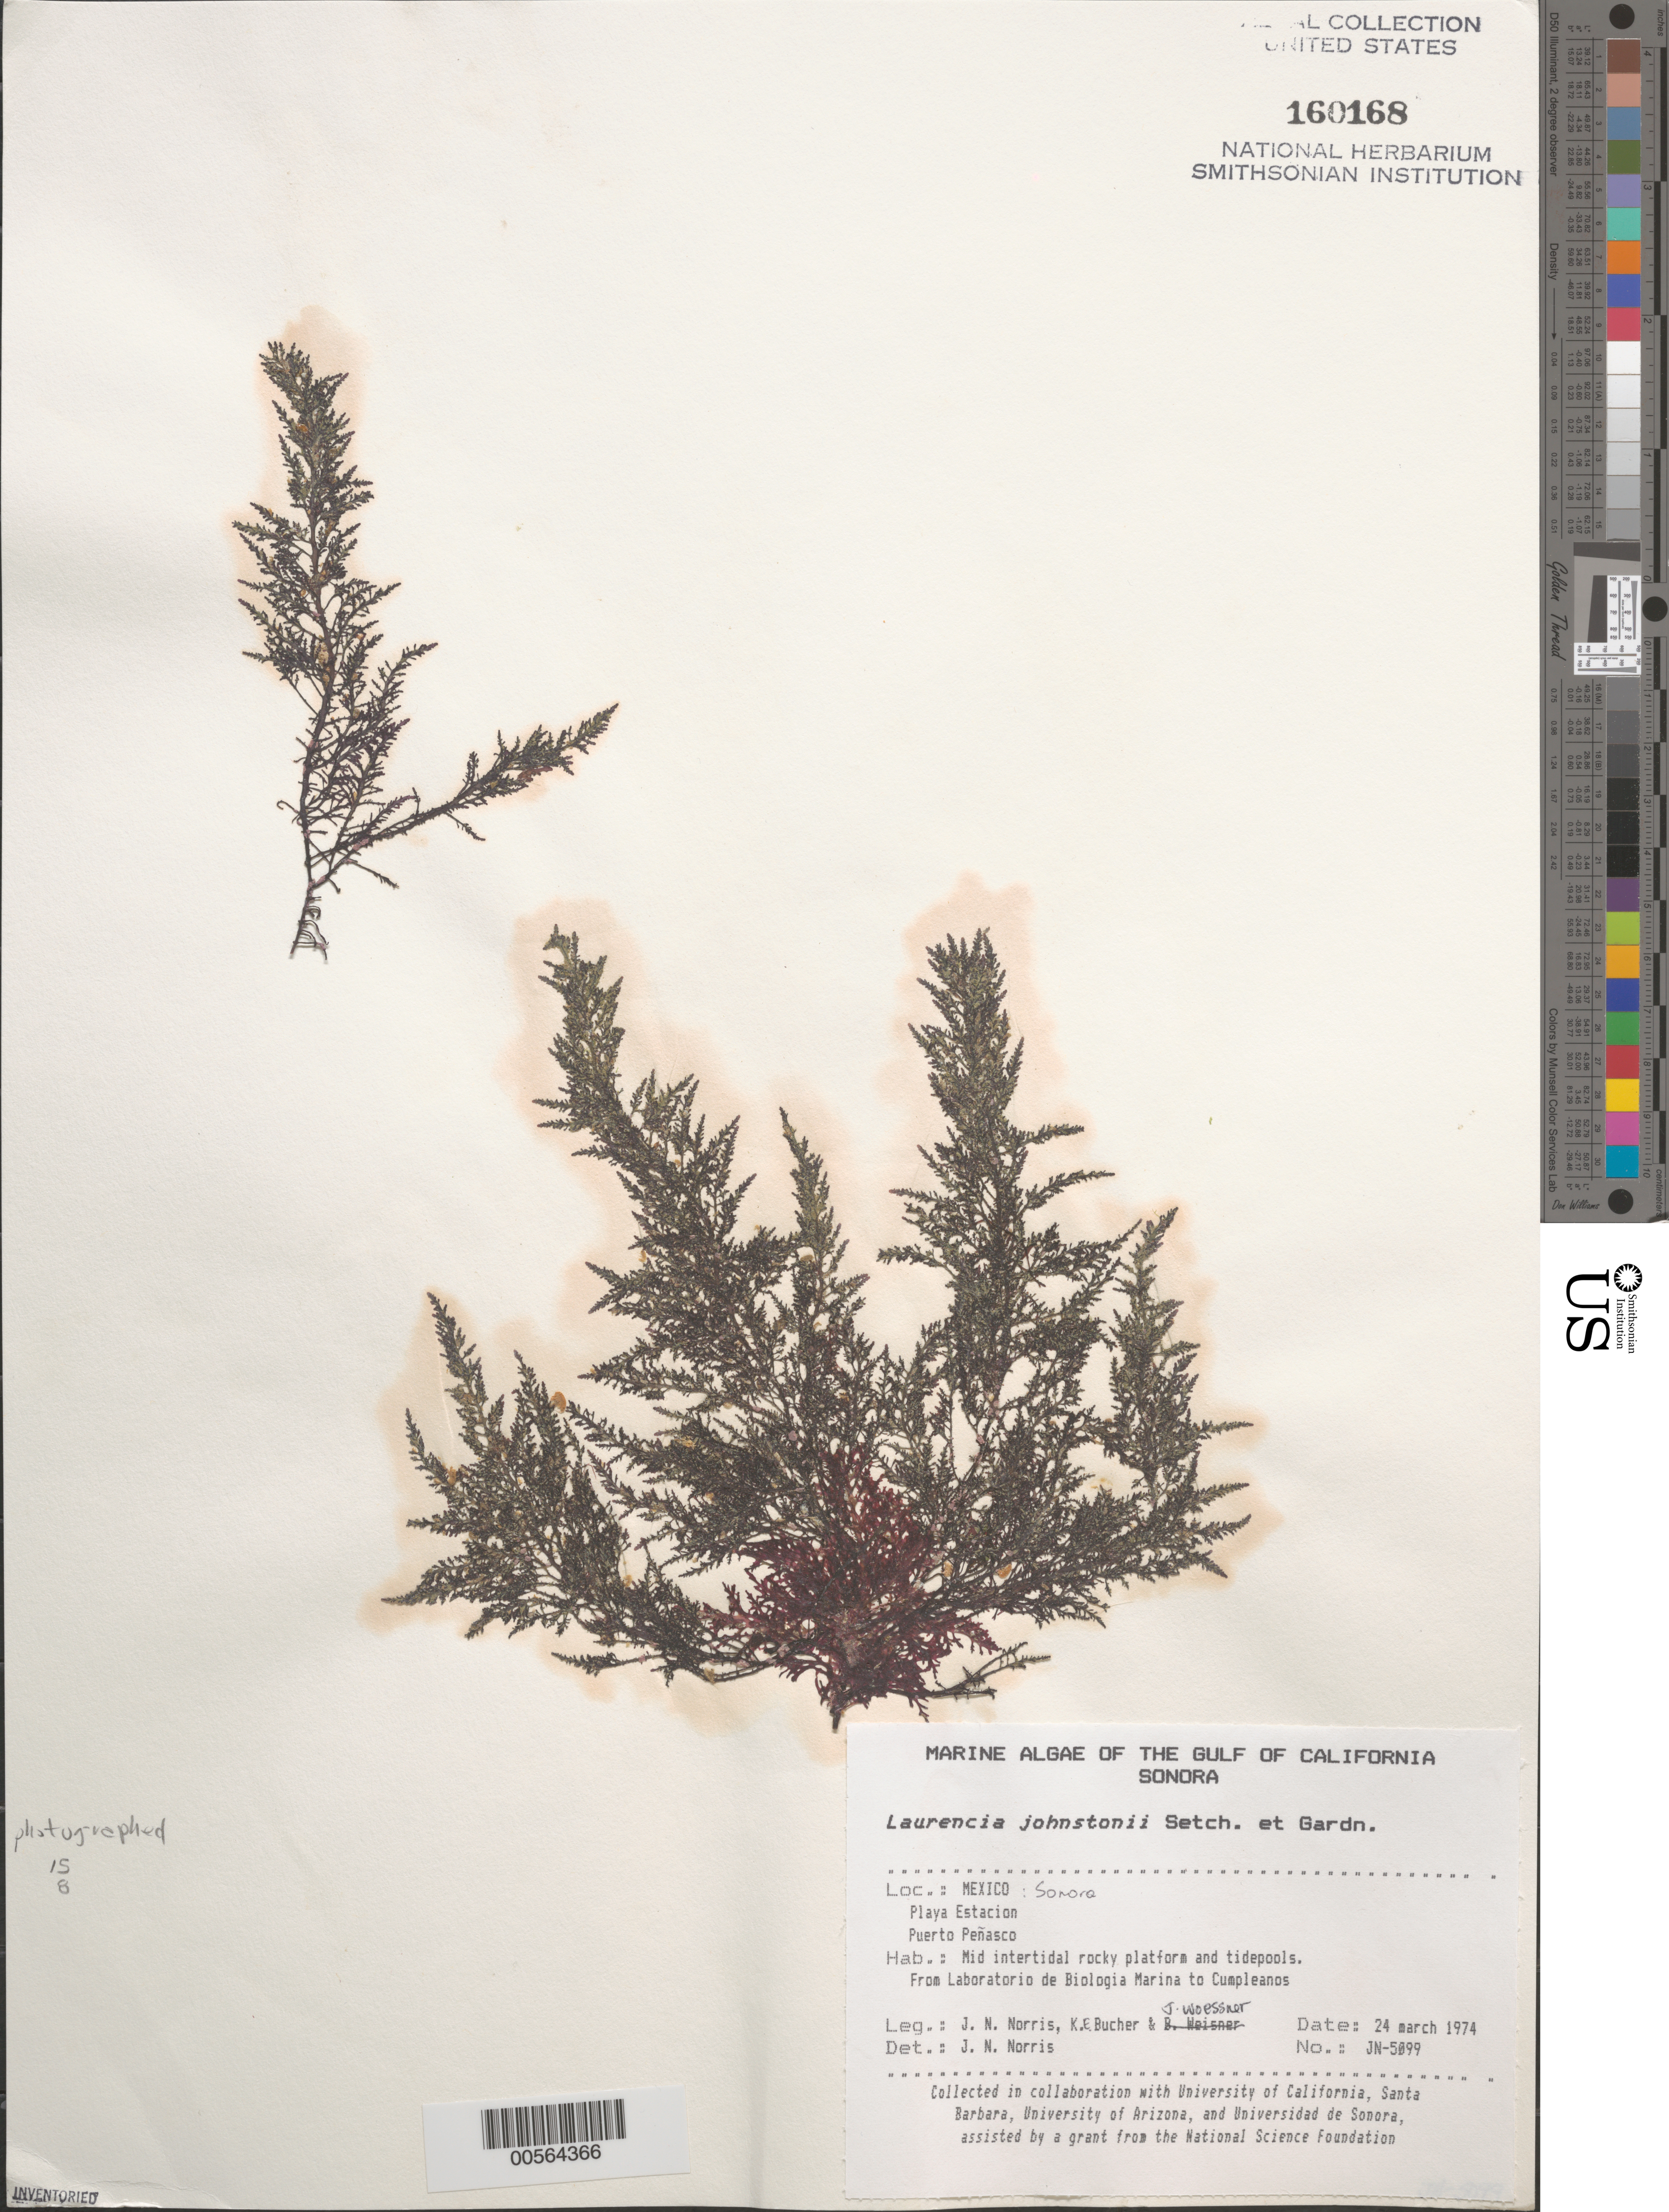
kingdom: Plantae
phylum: Rhodophyta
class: Florideophyceae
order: Ceramiales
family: Rhodomelaceae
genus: Laurencia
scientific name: Laurencia johnstonii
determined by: Norris, James N.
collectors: J. N. Norris, K. E. Bucher & J. Woessner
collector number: JN-5099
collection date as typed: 24 Mar 1974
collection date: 1974-03-24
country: Mexico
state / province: Sonora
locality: Playa Estacion, Puerto Penasco, from Laboratorio de Biologia Marina to Cumpleanos Tide Pool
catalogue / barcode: US 160168